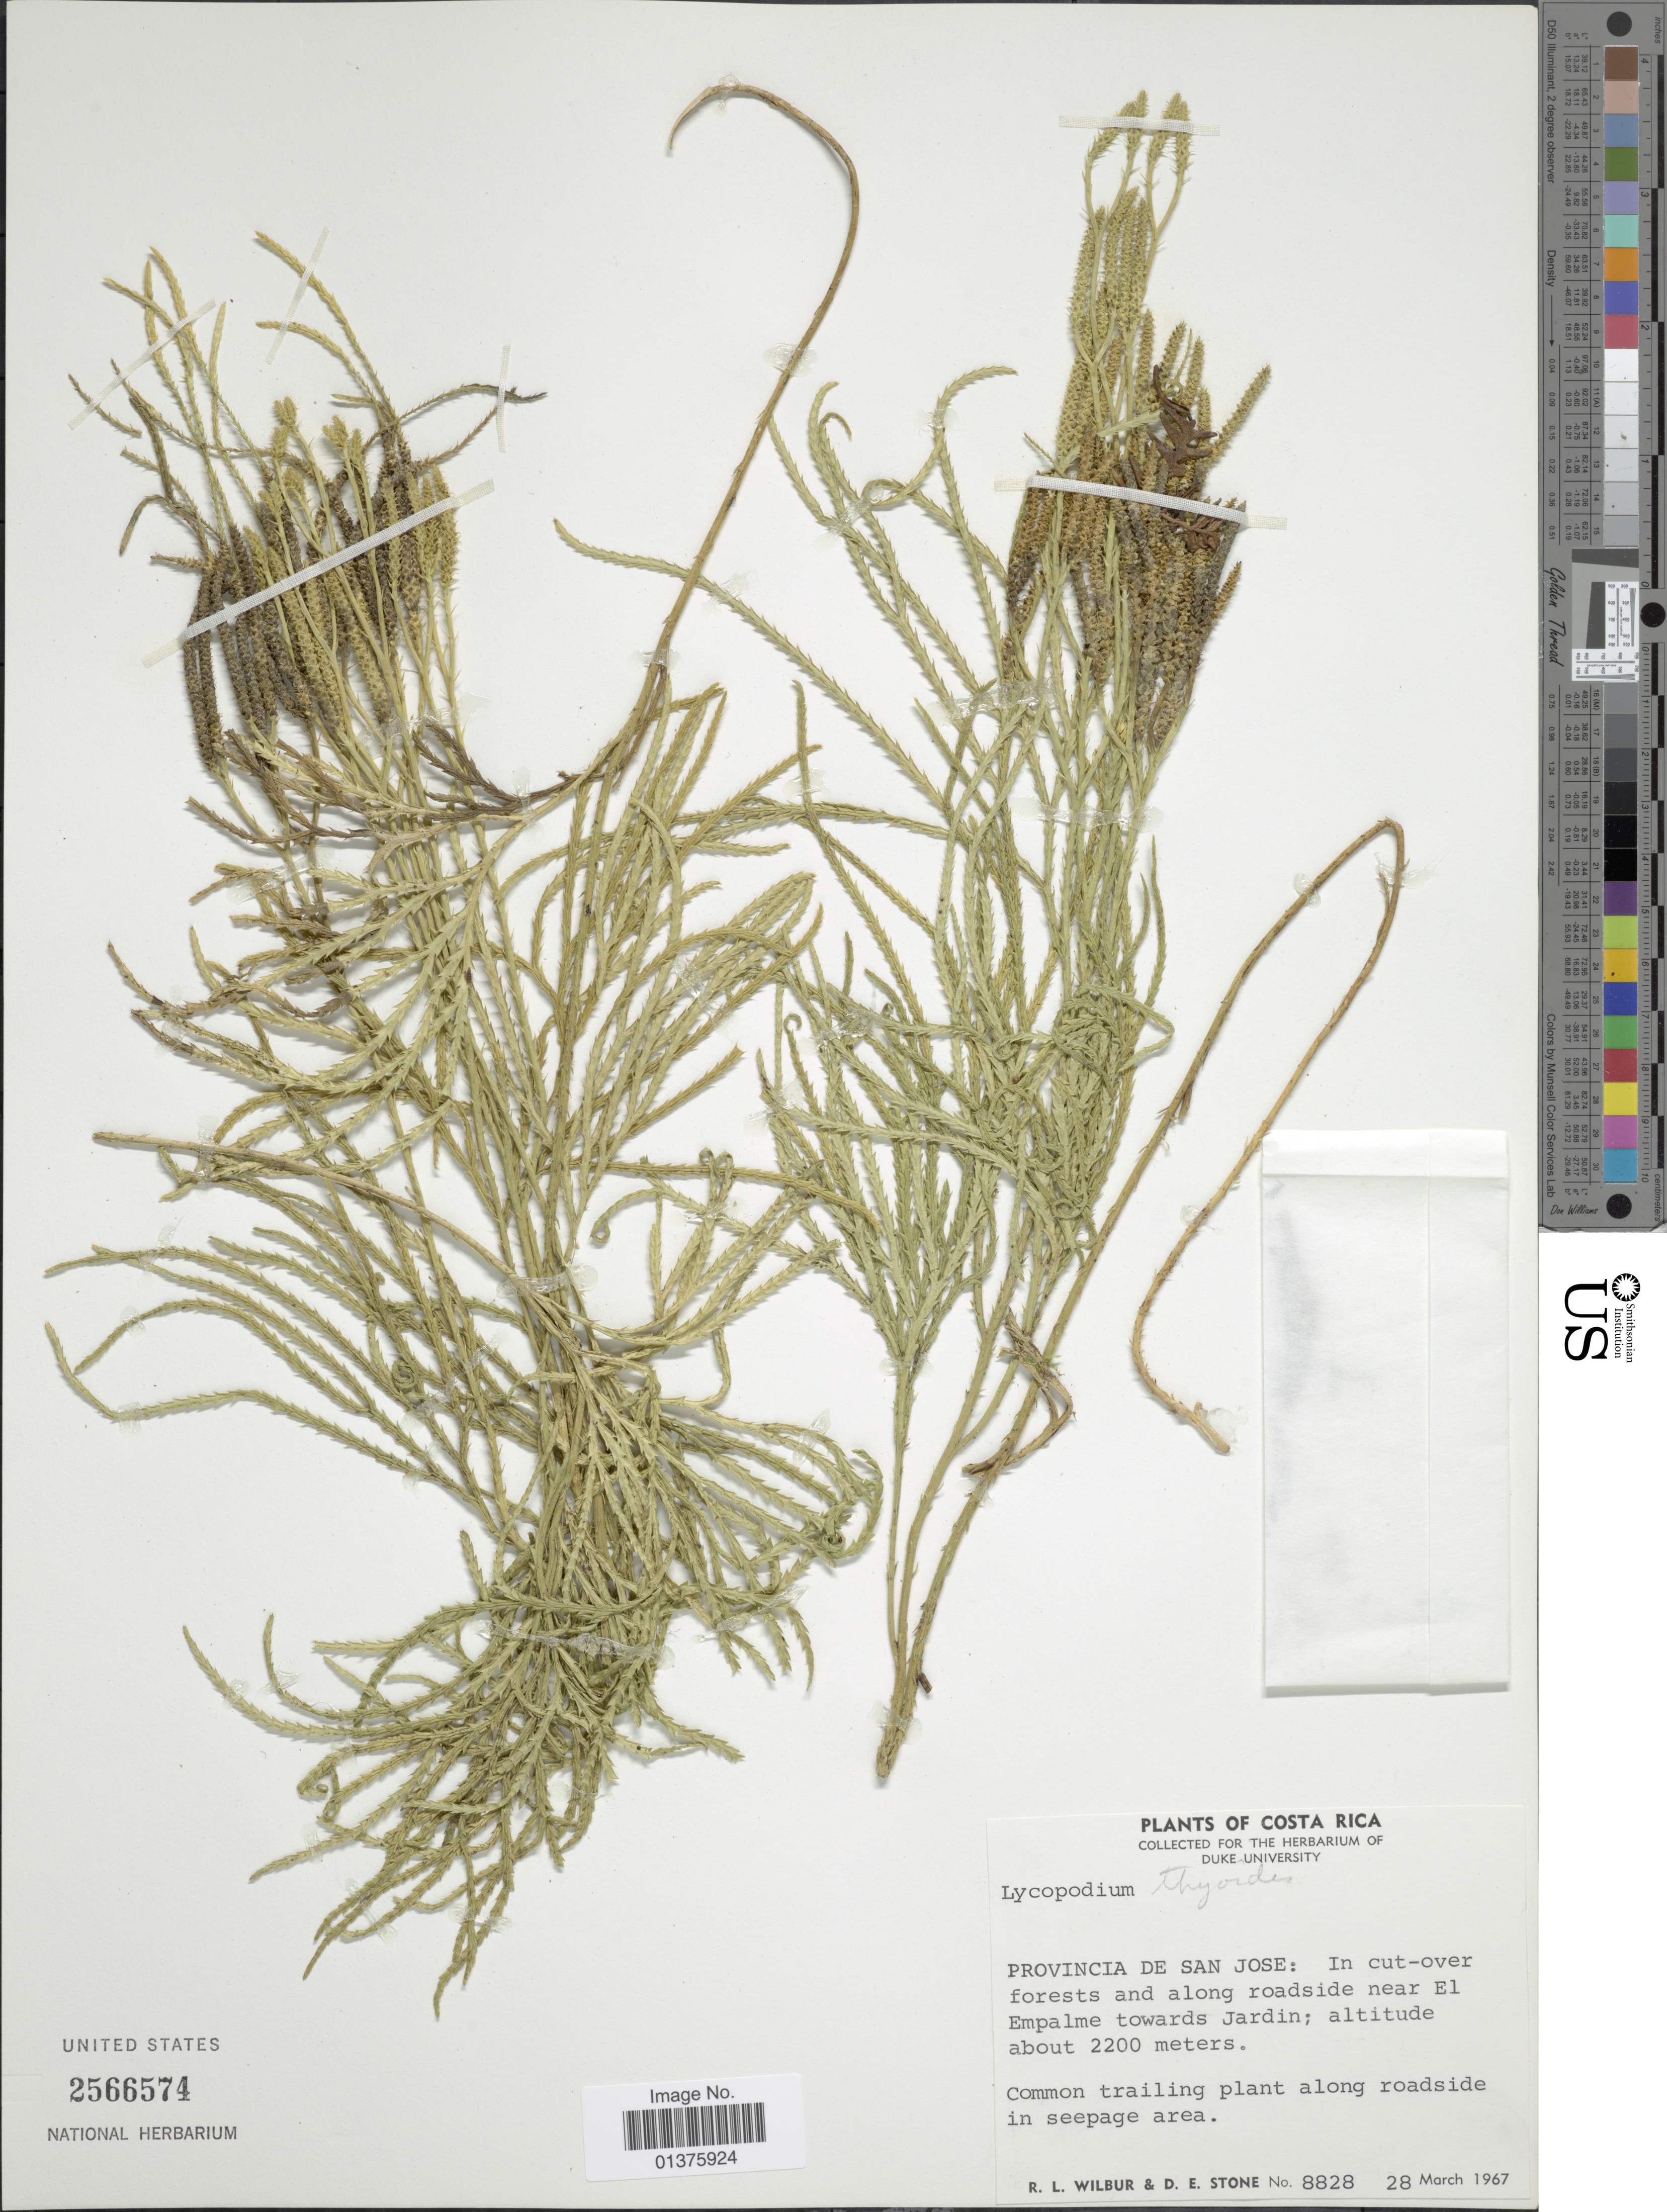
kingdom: Plantae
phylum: Tracheophyta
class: Lycopodiopsida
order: Lycopodiales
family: Lycopodiaceae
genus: Diphasiastrum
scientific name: Diphasiastrum thyoides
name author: (Humb. & Bonpl. ex Willd.) Holub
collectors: R. L. Wilbur & D. E. Stone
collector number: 8828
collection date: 1967-03-28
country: Costa Rica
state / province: San José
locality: In cut-over forests and along roadside near El Empalme towards Jardin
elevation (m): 2200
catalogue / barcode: US 2566574